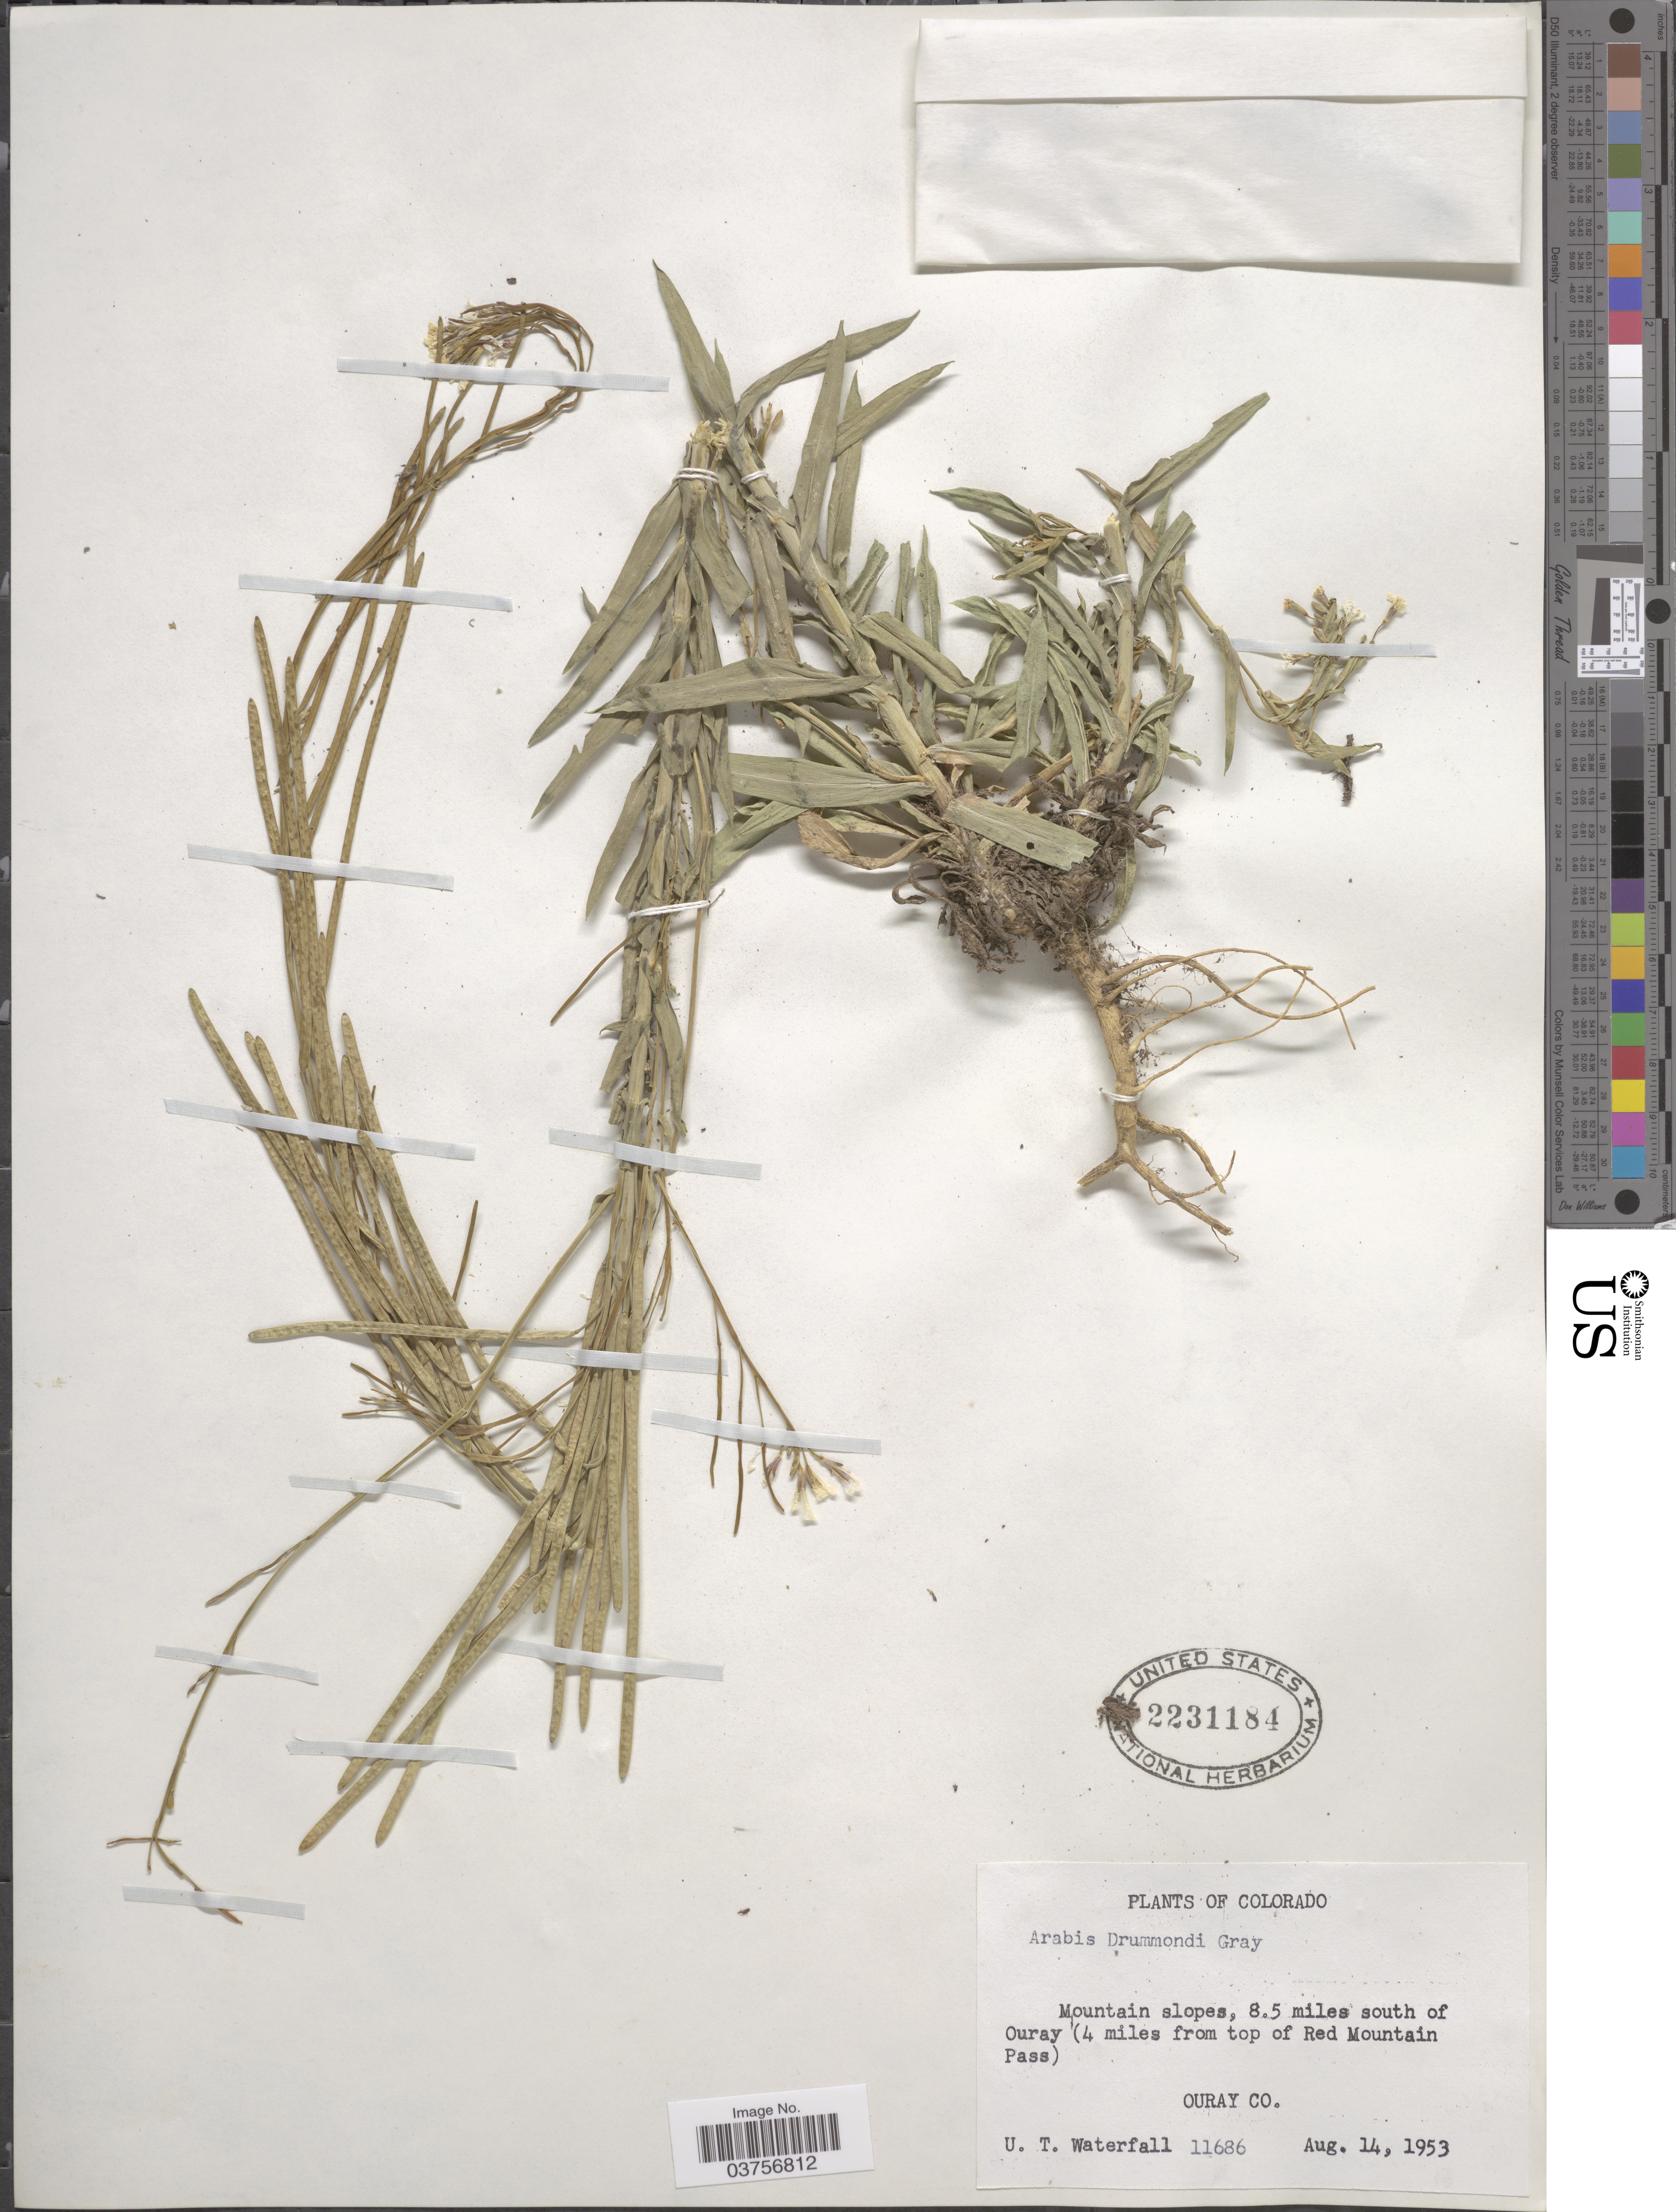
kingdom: Plantae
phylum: Tracheophyta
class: Magnoliopsida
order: Brassicales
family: Brassicaceae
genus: Arabis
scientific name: Arabis drummondii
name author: A. Gray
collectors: U. T. Waterfall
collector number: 11686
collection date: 1953-08-14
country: United States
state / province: Colorado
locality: Mountain slopes, 8.5 miles south of Ouray (4 miles from top of Red Mountain Pass). Ouray Co.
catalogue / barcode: US 2231184